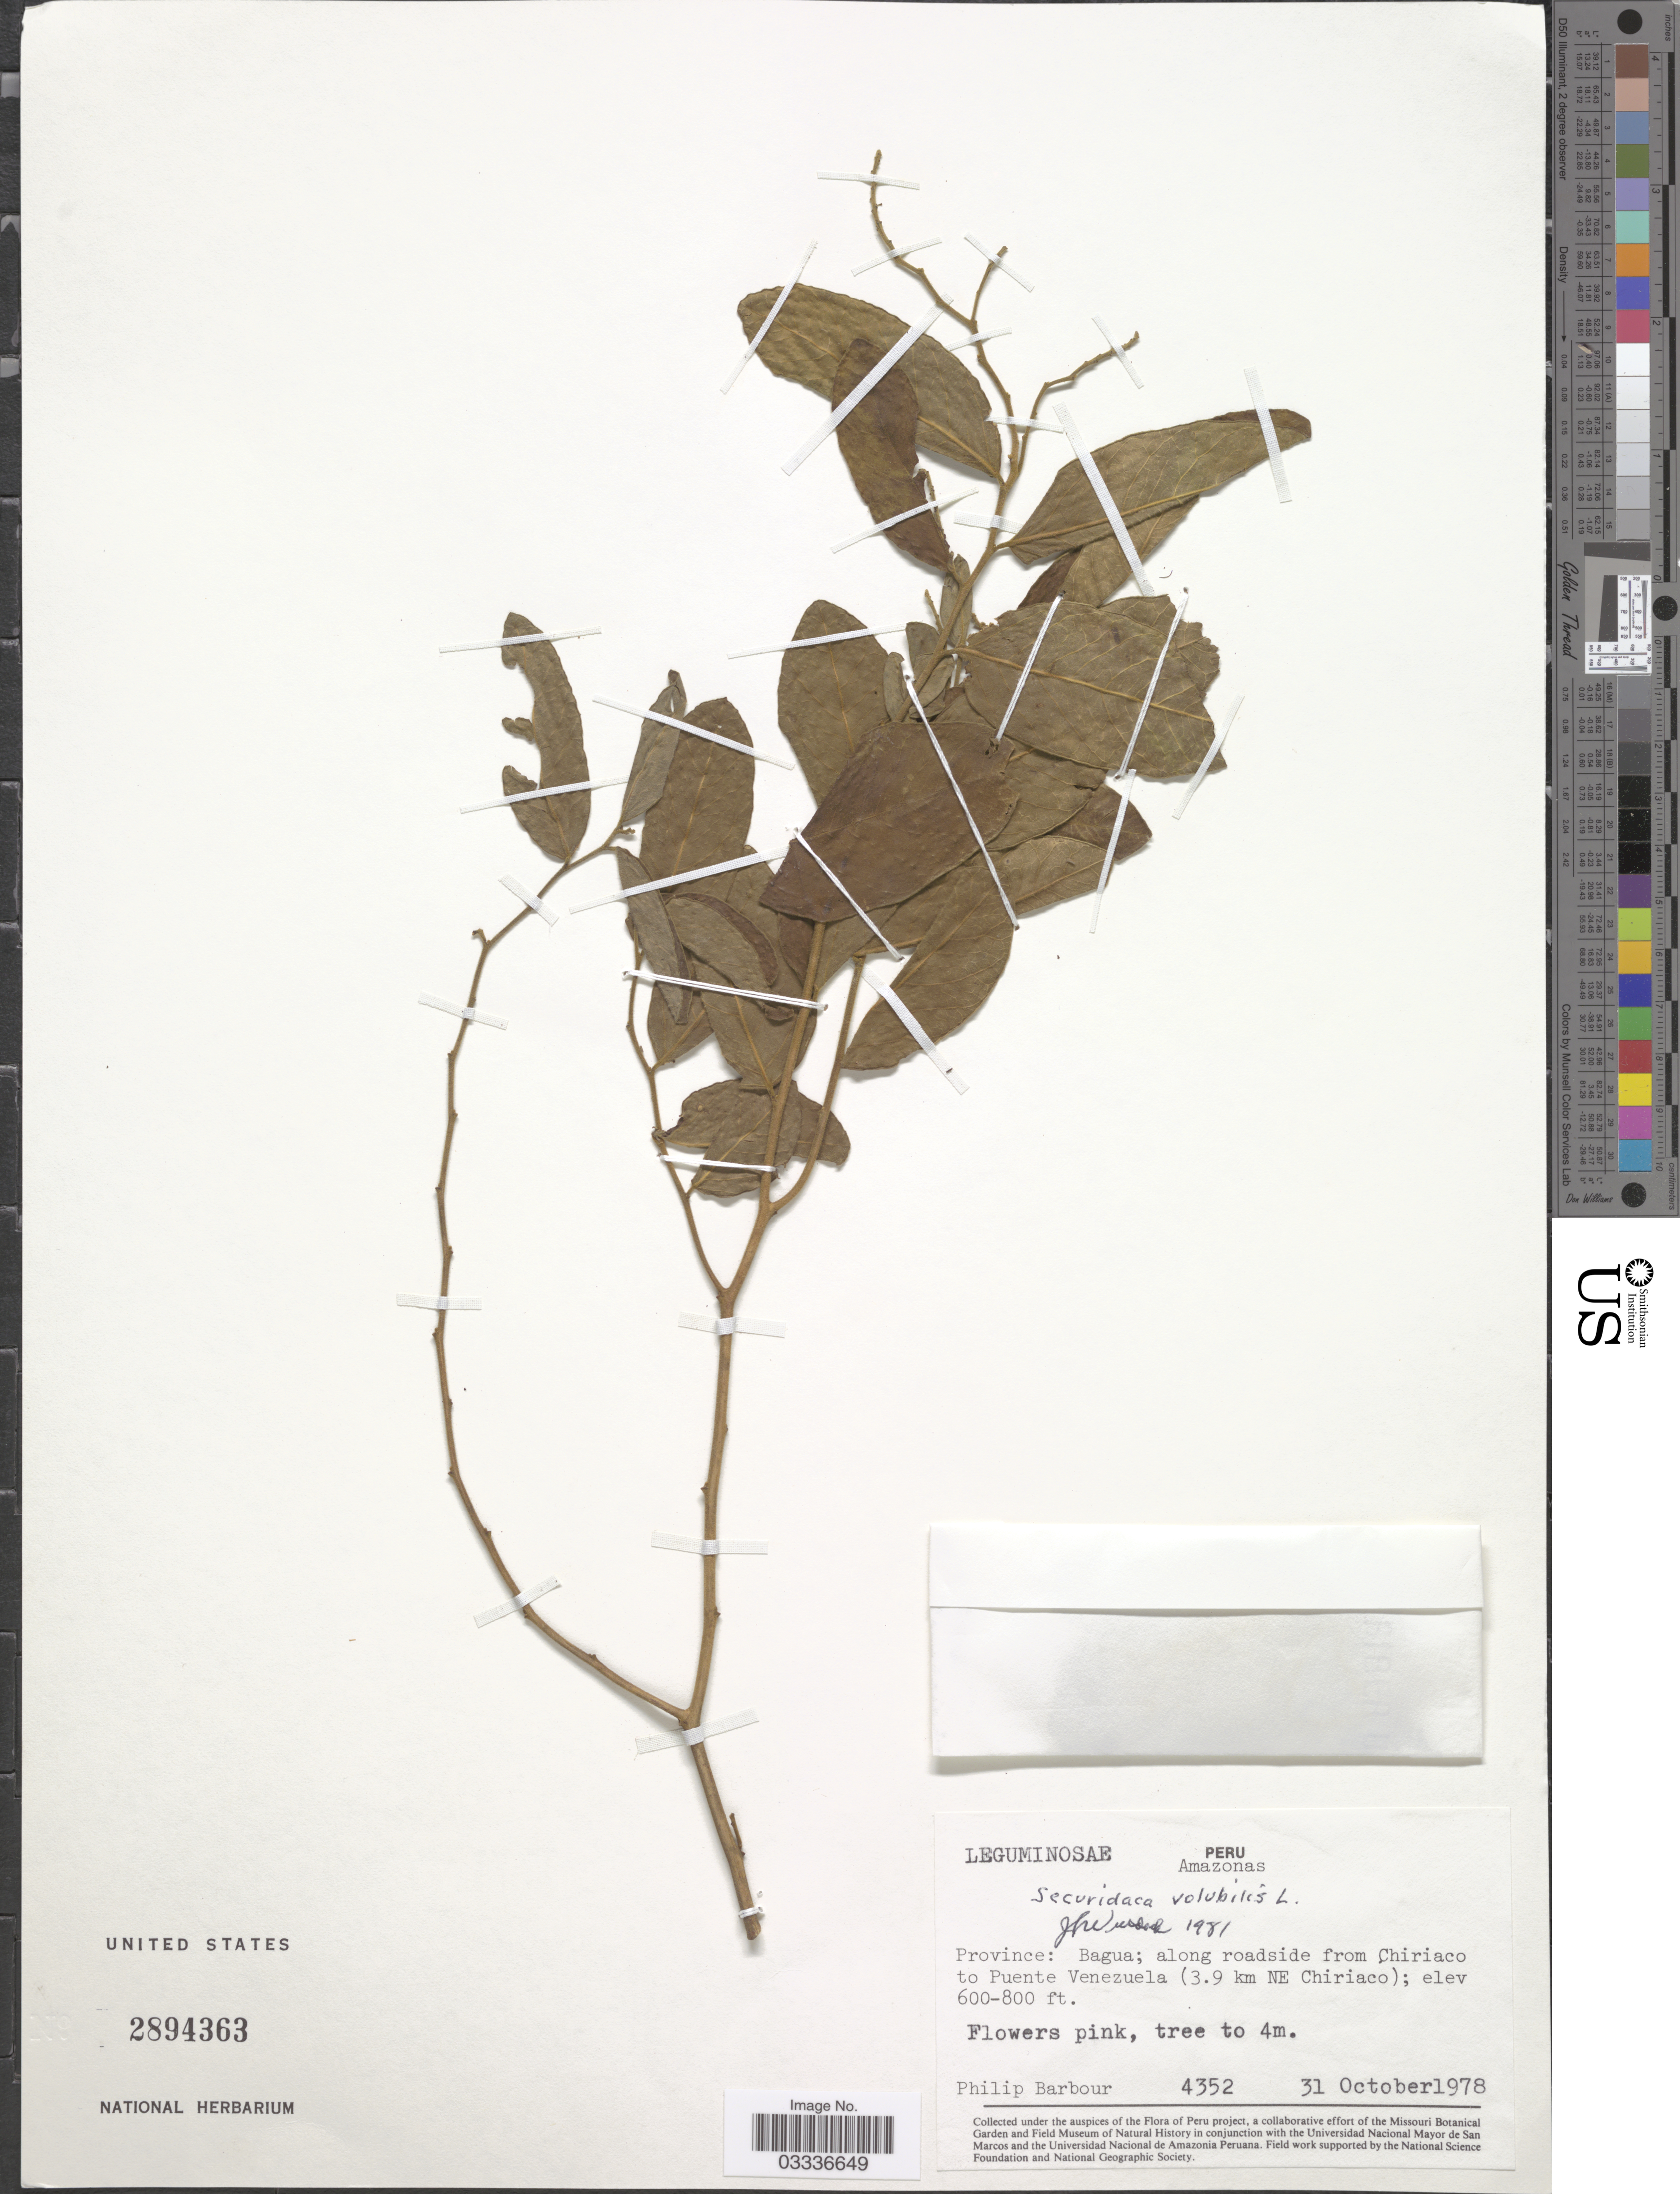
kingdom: Plantae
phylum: Tracheophyta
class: Magnoliopsida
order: Fabales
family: Polygalaceae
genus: Securidaca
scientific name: Securidaca volubilis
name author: L.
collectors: P. Barbour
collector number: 4352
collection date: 1978-10-31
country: Peru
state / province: Amazonas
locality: Province: Bagua; along roadside from Chiriaco to Puente Venezuela (3.9 km NE Chiriaco).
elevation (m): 183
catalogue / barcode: US 2894363